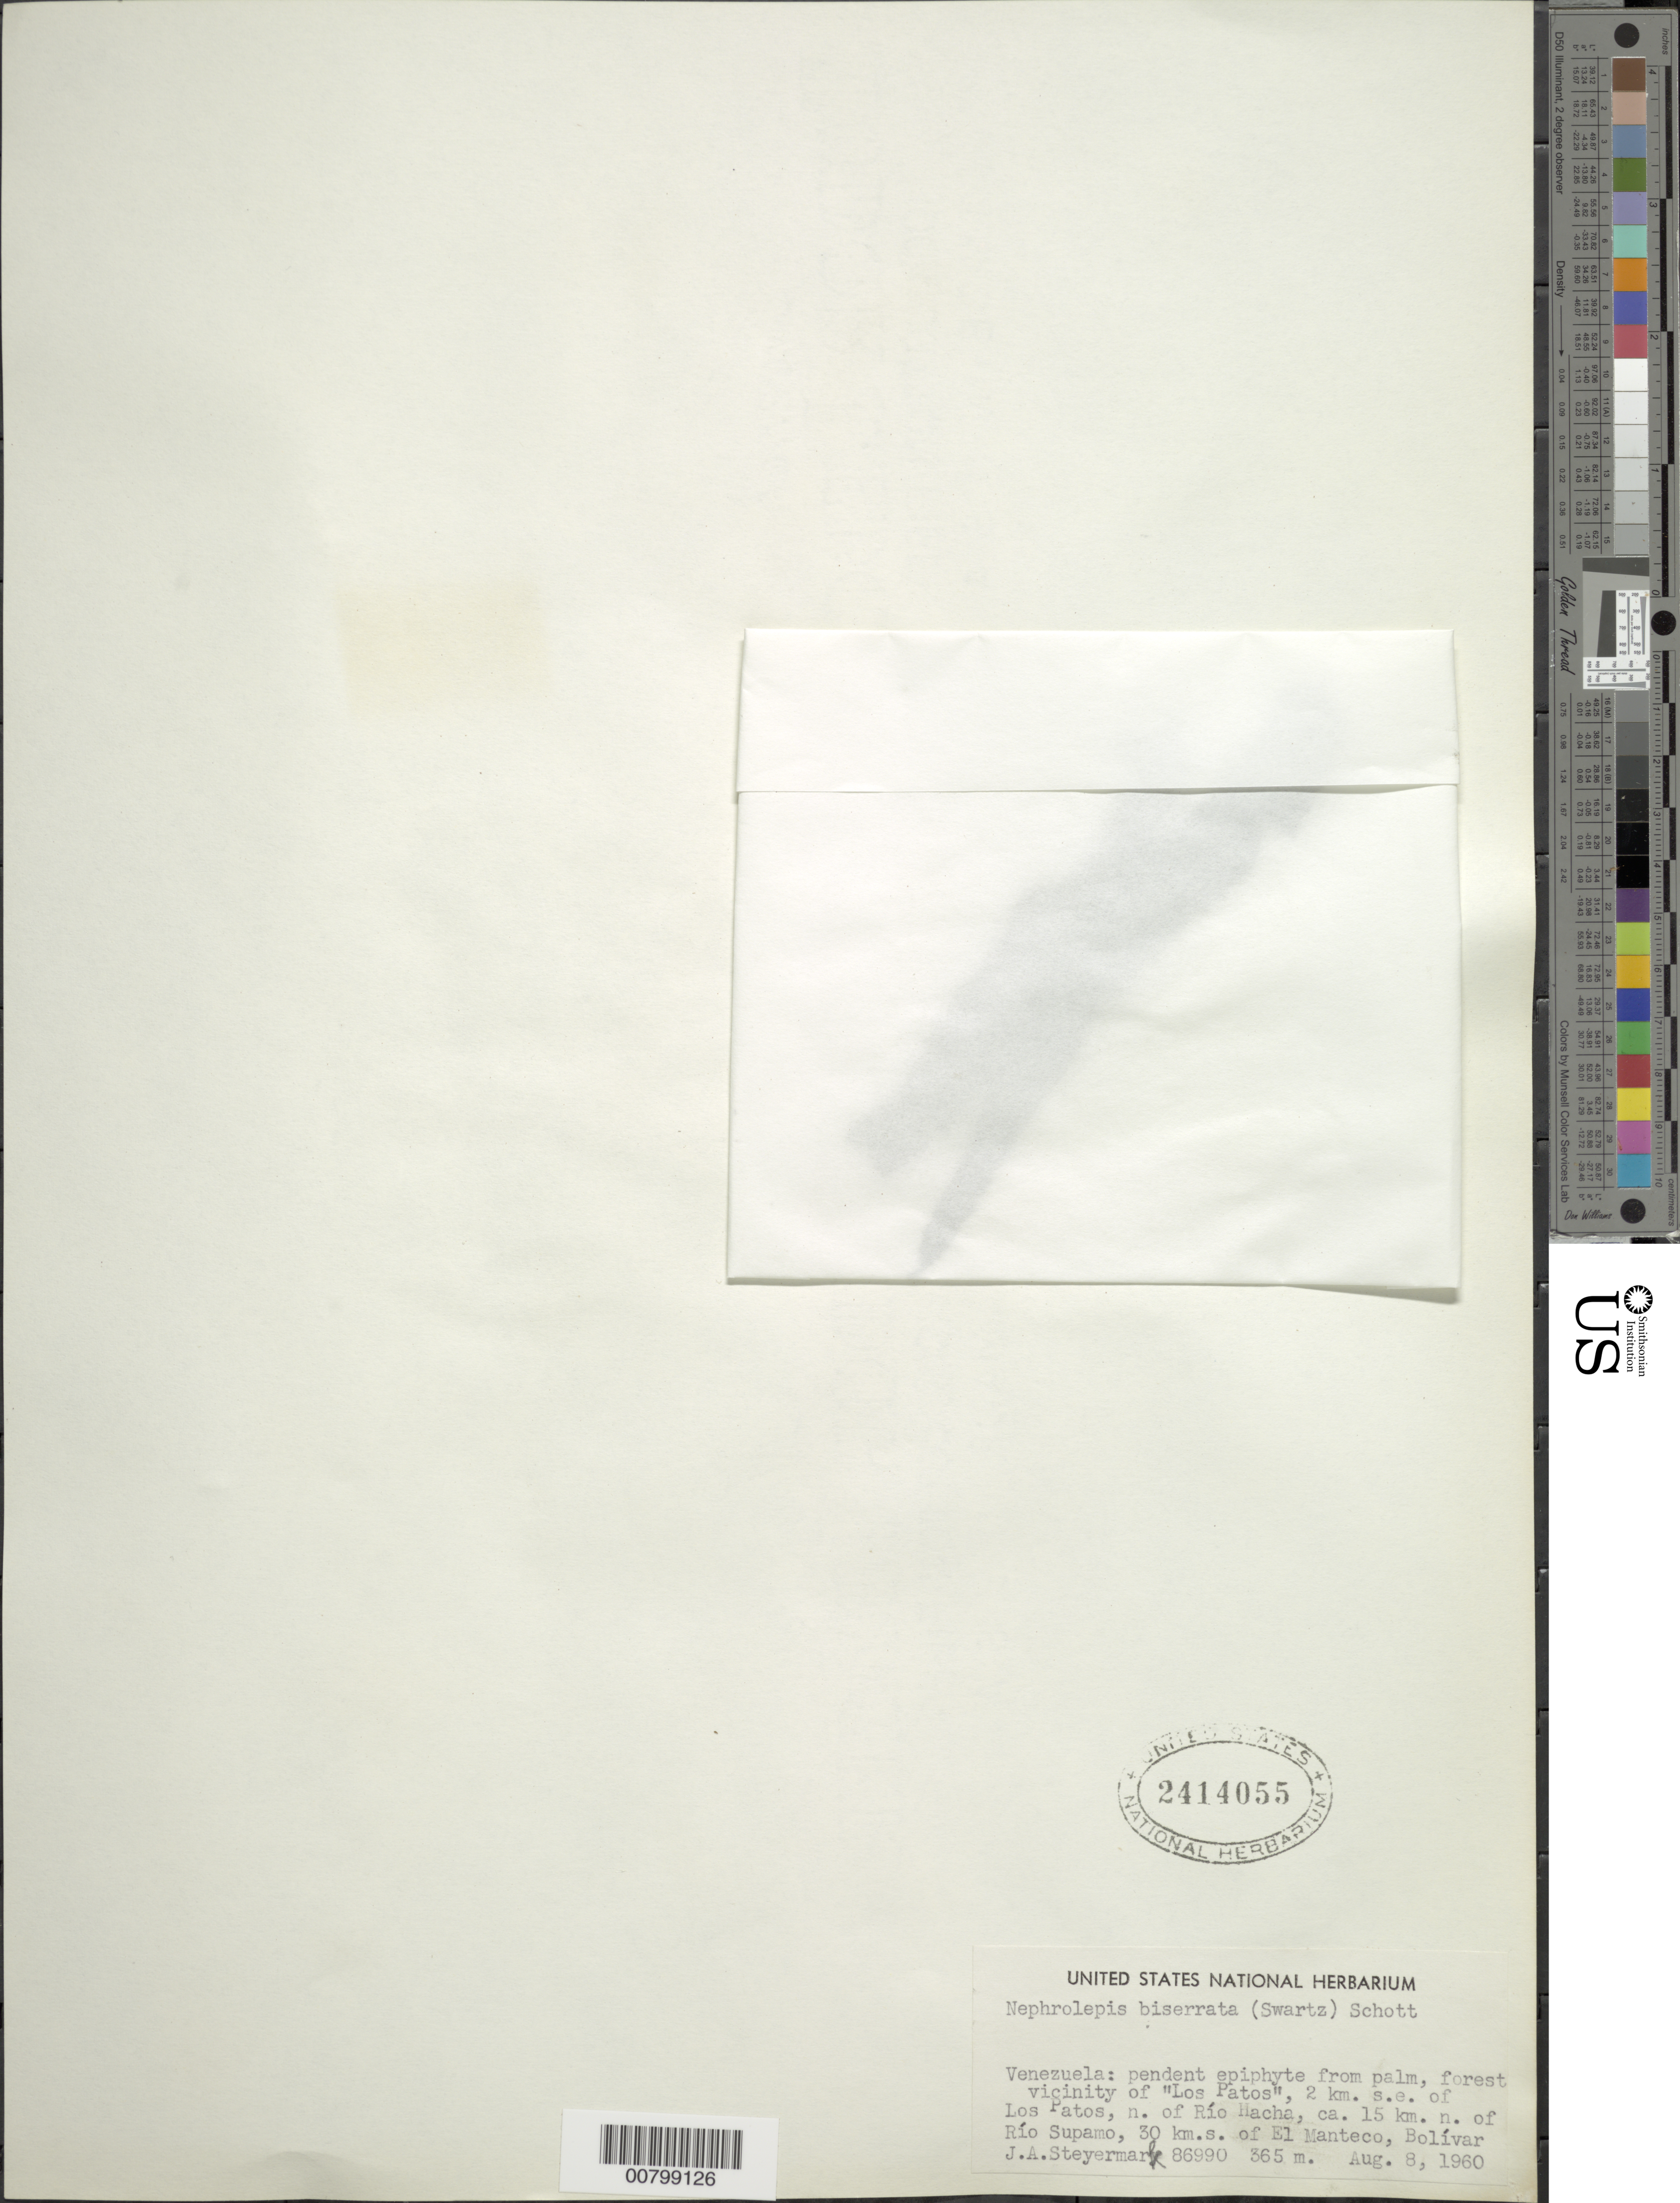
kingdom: Plantae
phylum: Tracheophyta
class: Polypodiopsida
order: Polypodiales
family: Nephrolepidaceae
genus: Nephrolepis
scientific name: Nephrolepis biserrata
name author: (Sw.) Schott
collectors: J. Steyermark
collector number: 86990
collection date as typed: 8-Aug-60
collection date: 1960-08-08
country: Venezuela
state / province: Bolívar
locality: Los Patos, 2 km SE of; 15 km N of Río Hacha; 22 km N of Río Supamo; 30 km S of El Manteco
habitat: Forest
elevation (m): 365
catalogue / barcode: US 2414055